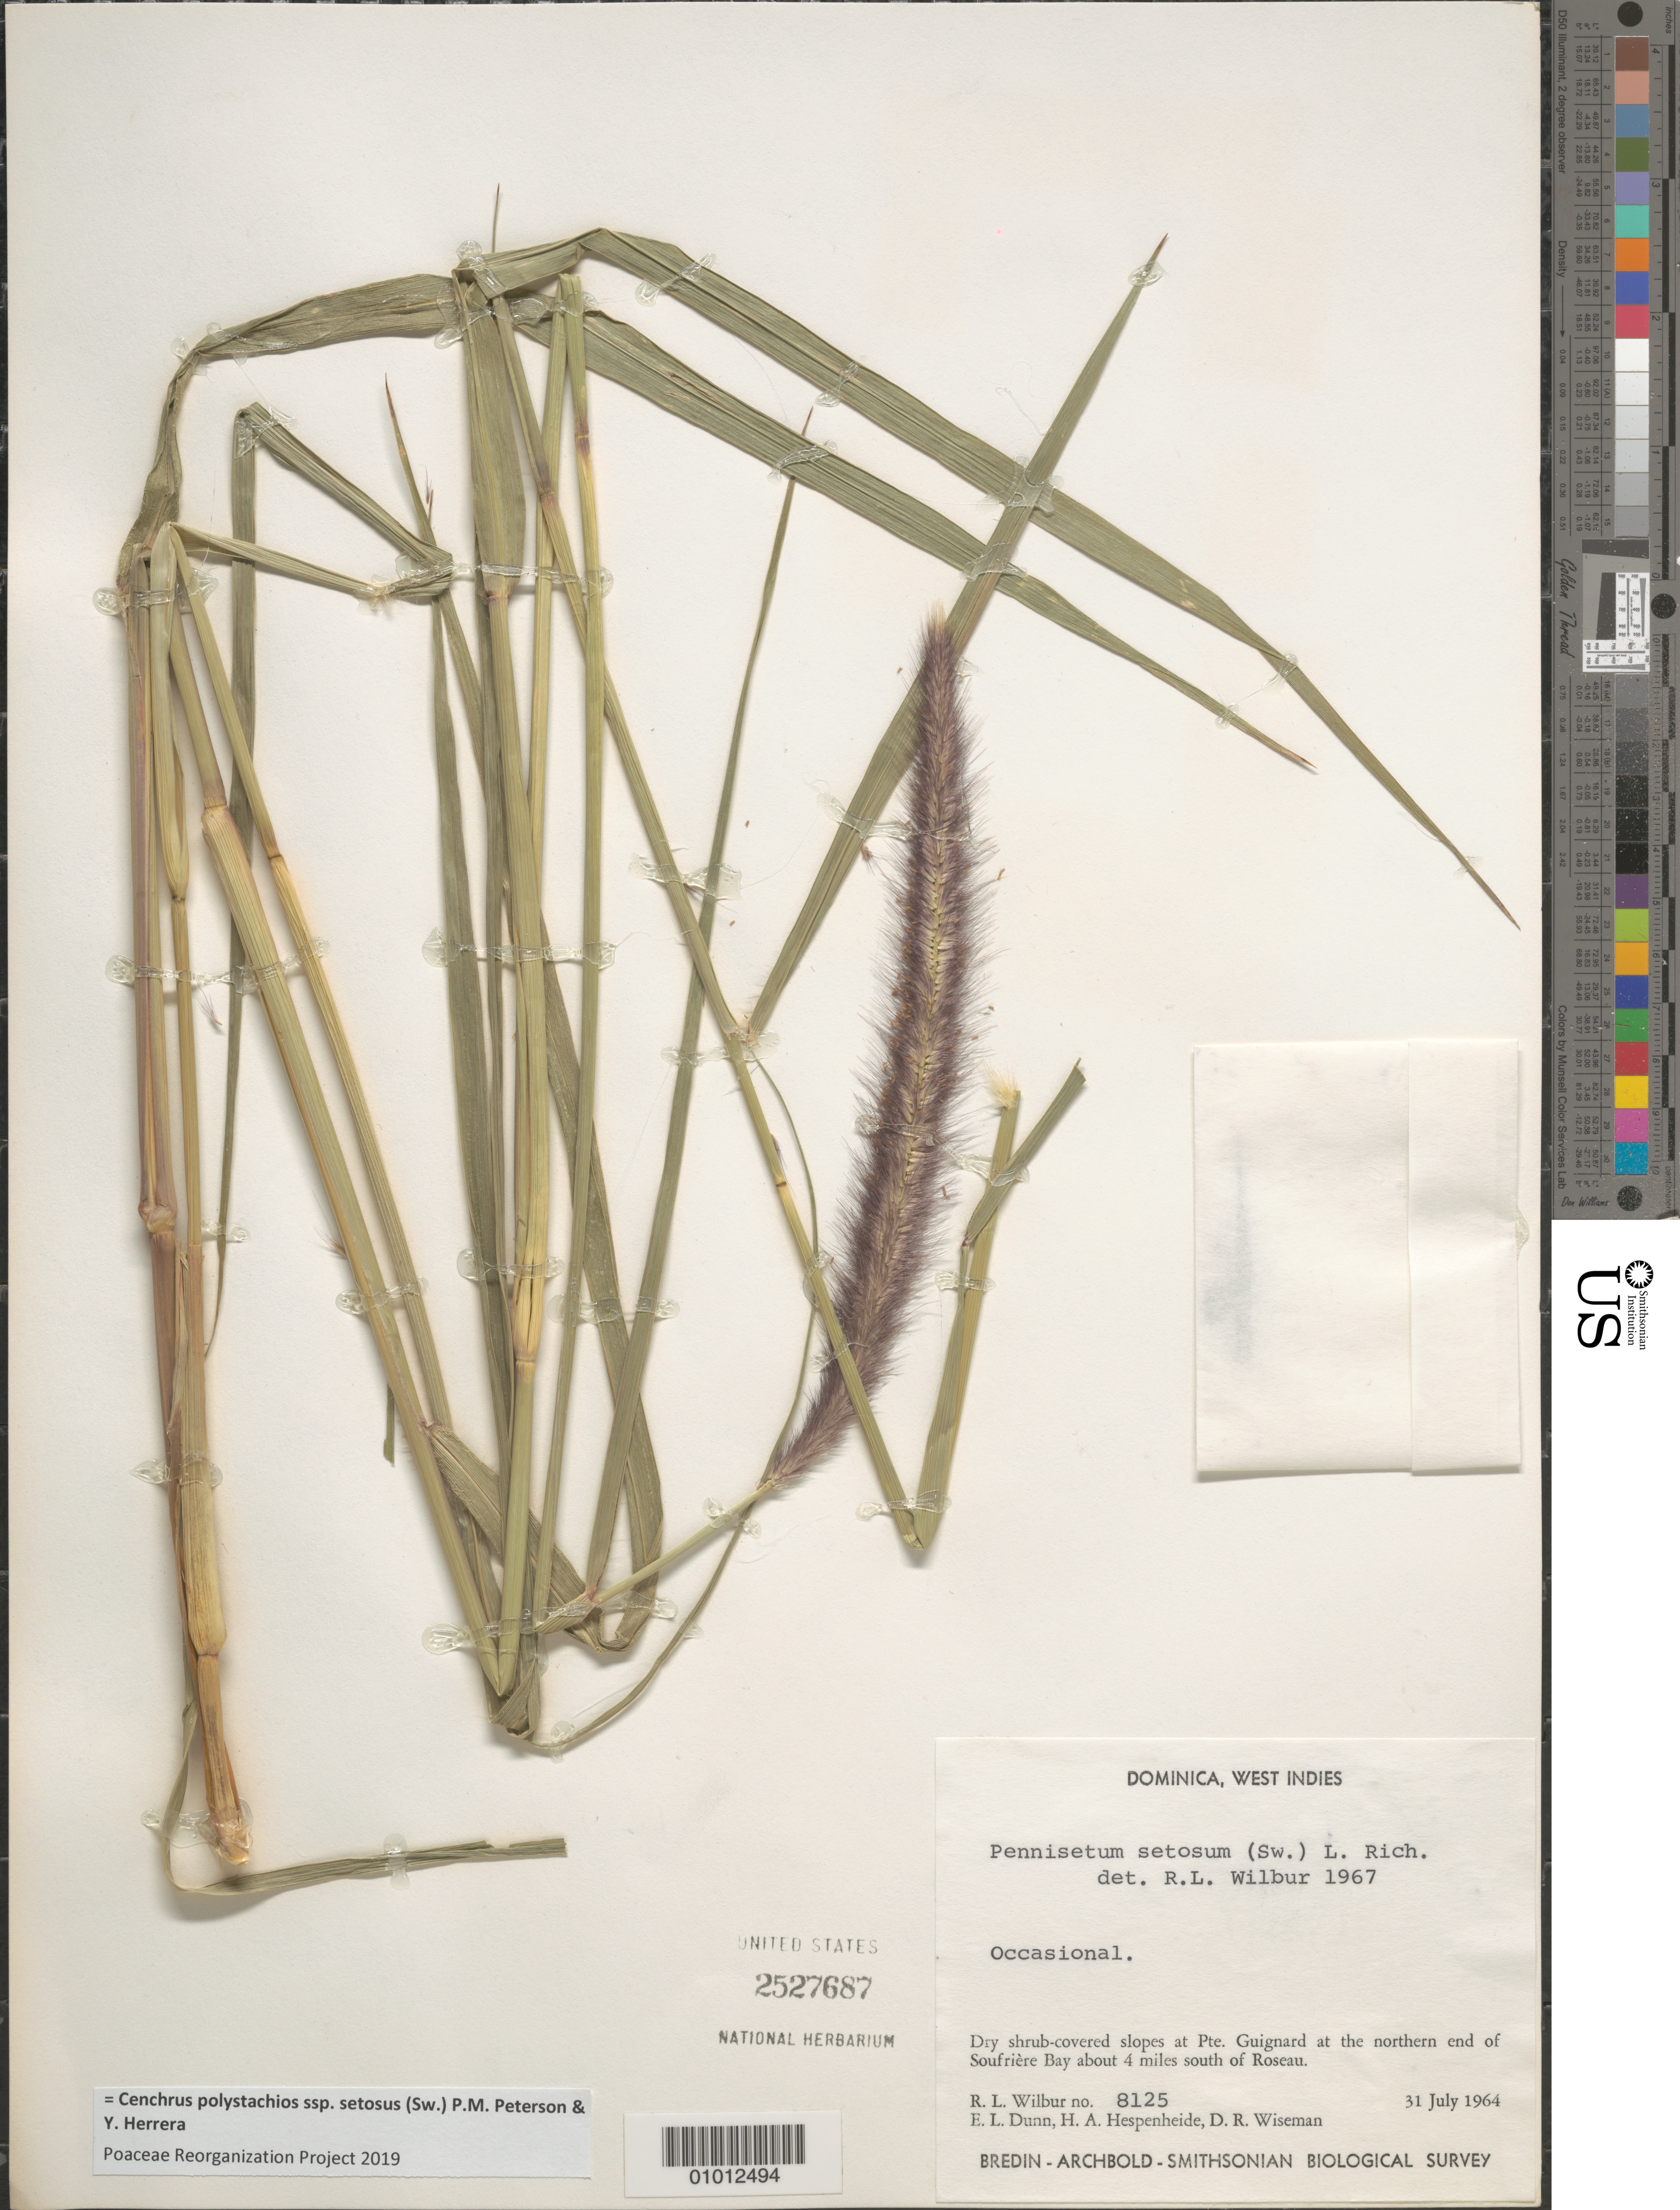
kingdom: Plantae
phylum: Tracheophyta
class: Liliopsida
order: Poales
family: Poaceae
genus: Cenchrus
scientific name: Cenchrus polystachios subsp. setosus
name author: (Sw.) P.M. Peterson & Y. Herrera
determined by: Poaceae Reorganization Project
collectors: R. L. Wilbur, E. Dunn, H. A. Hespenheide & D. R. Wiseman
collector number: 8125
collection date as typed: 31 Jul 1964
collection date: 1964-07-31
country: Dominica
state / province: St. Mark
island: Dominica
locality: Pte. Guignard at the northern end of Soufriere Bay about 4 miles S of Roseau.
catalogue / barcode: US 2527687